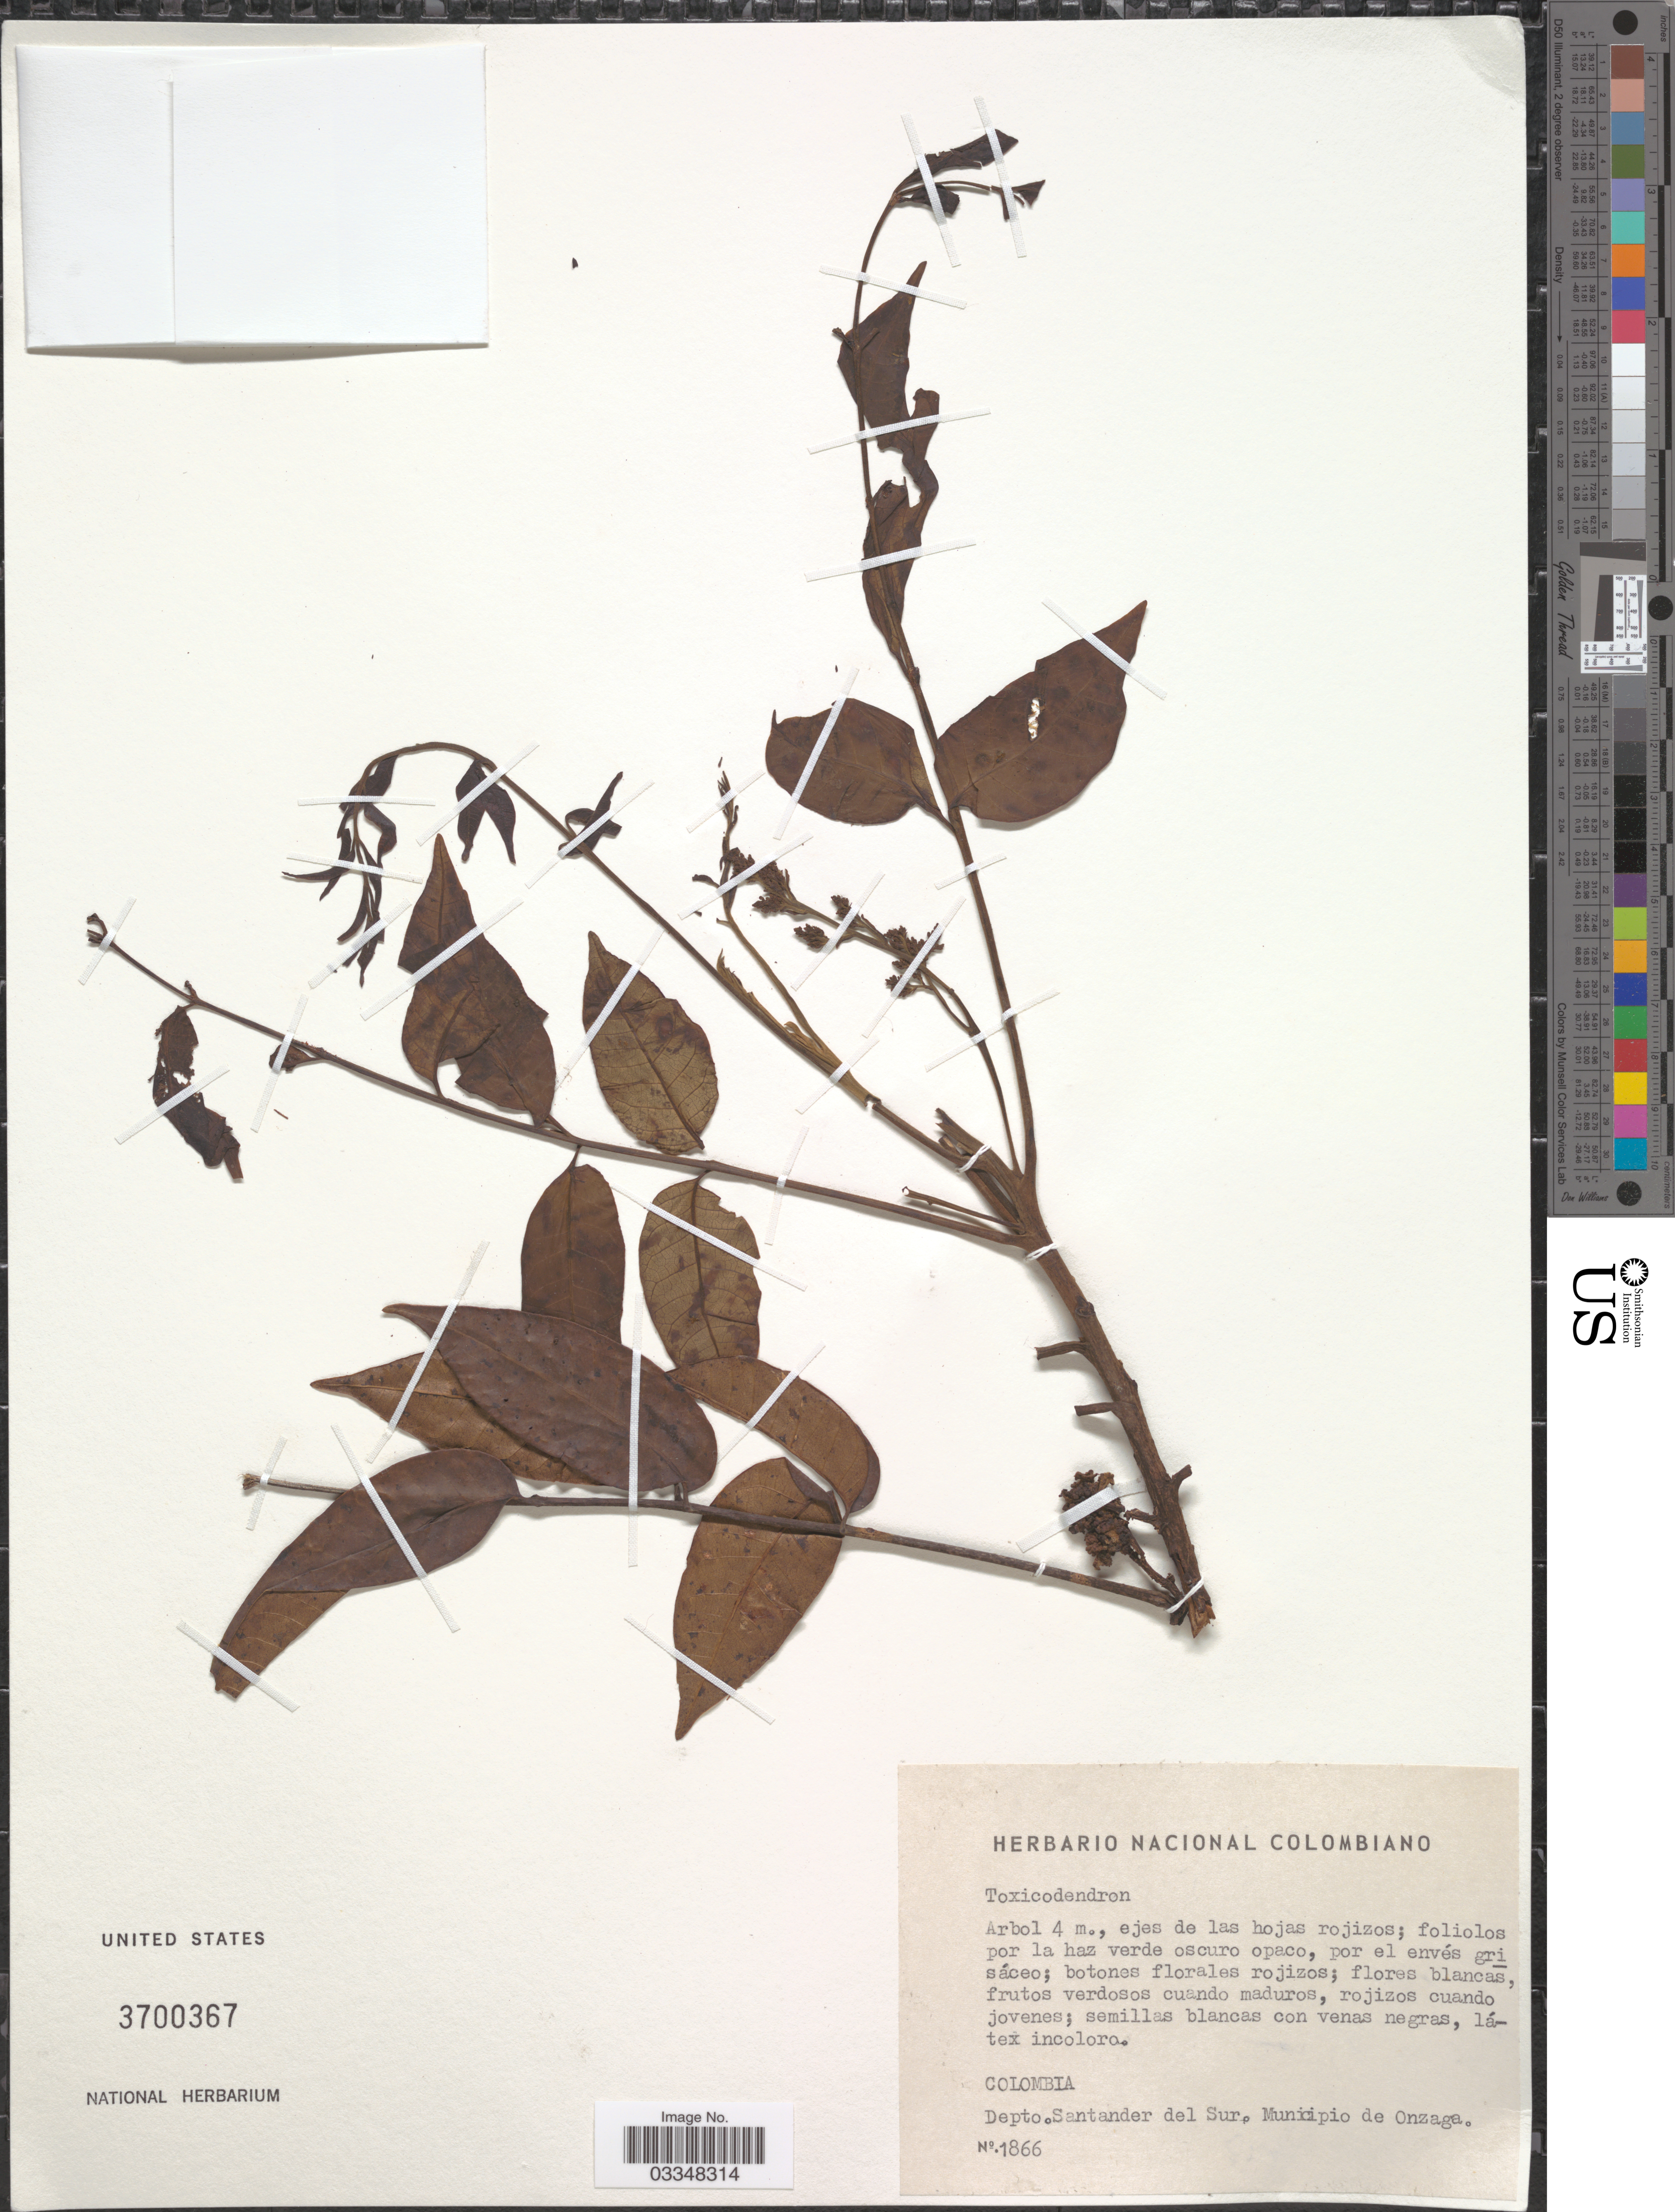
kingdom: Plantae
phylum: Tracheophyta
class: Magnoliopsida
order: Sapindales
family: Anacardiaceae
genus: Toxicodendron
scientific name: Toxicodendron striatum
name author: (Ruiz & Pav.) Kuntze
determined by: Mitchell, John D.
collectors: ex Herb. Nacional de Colombiano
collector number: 1866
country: Colombia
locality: Depto. Santander del Sur. Municipio de Onzaga.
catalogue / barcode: US 3700367